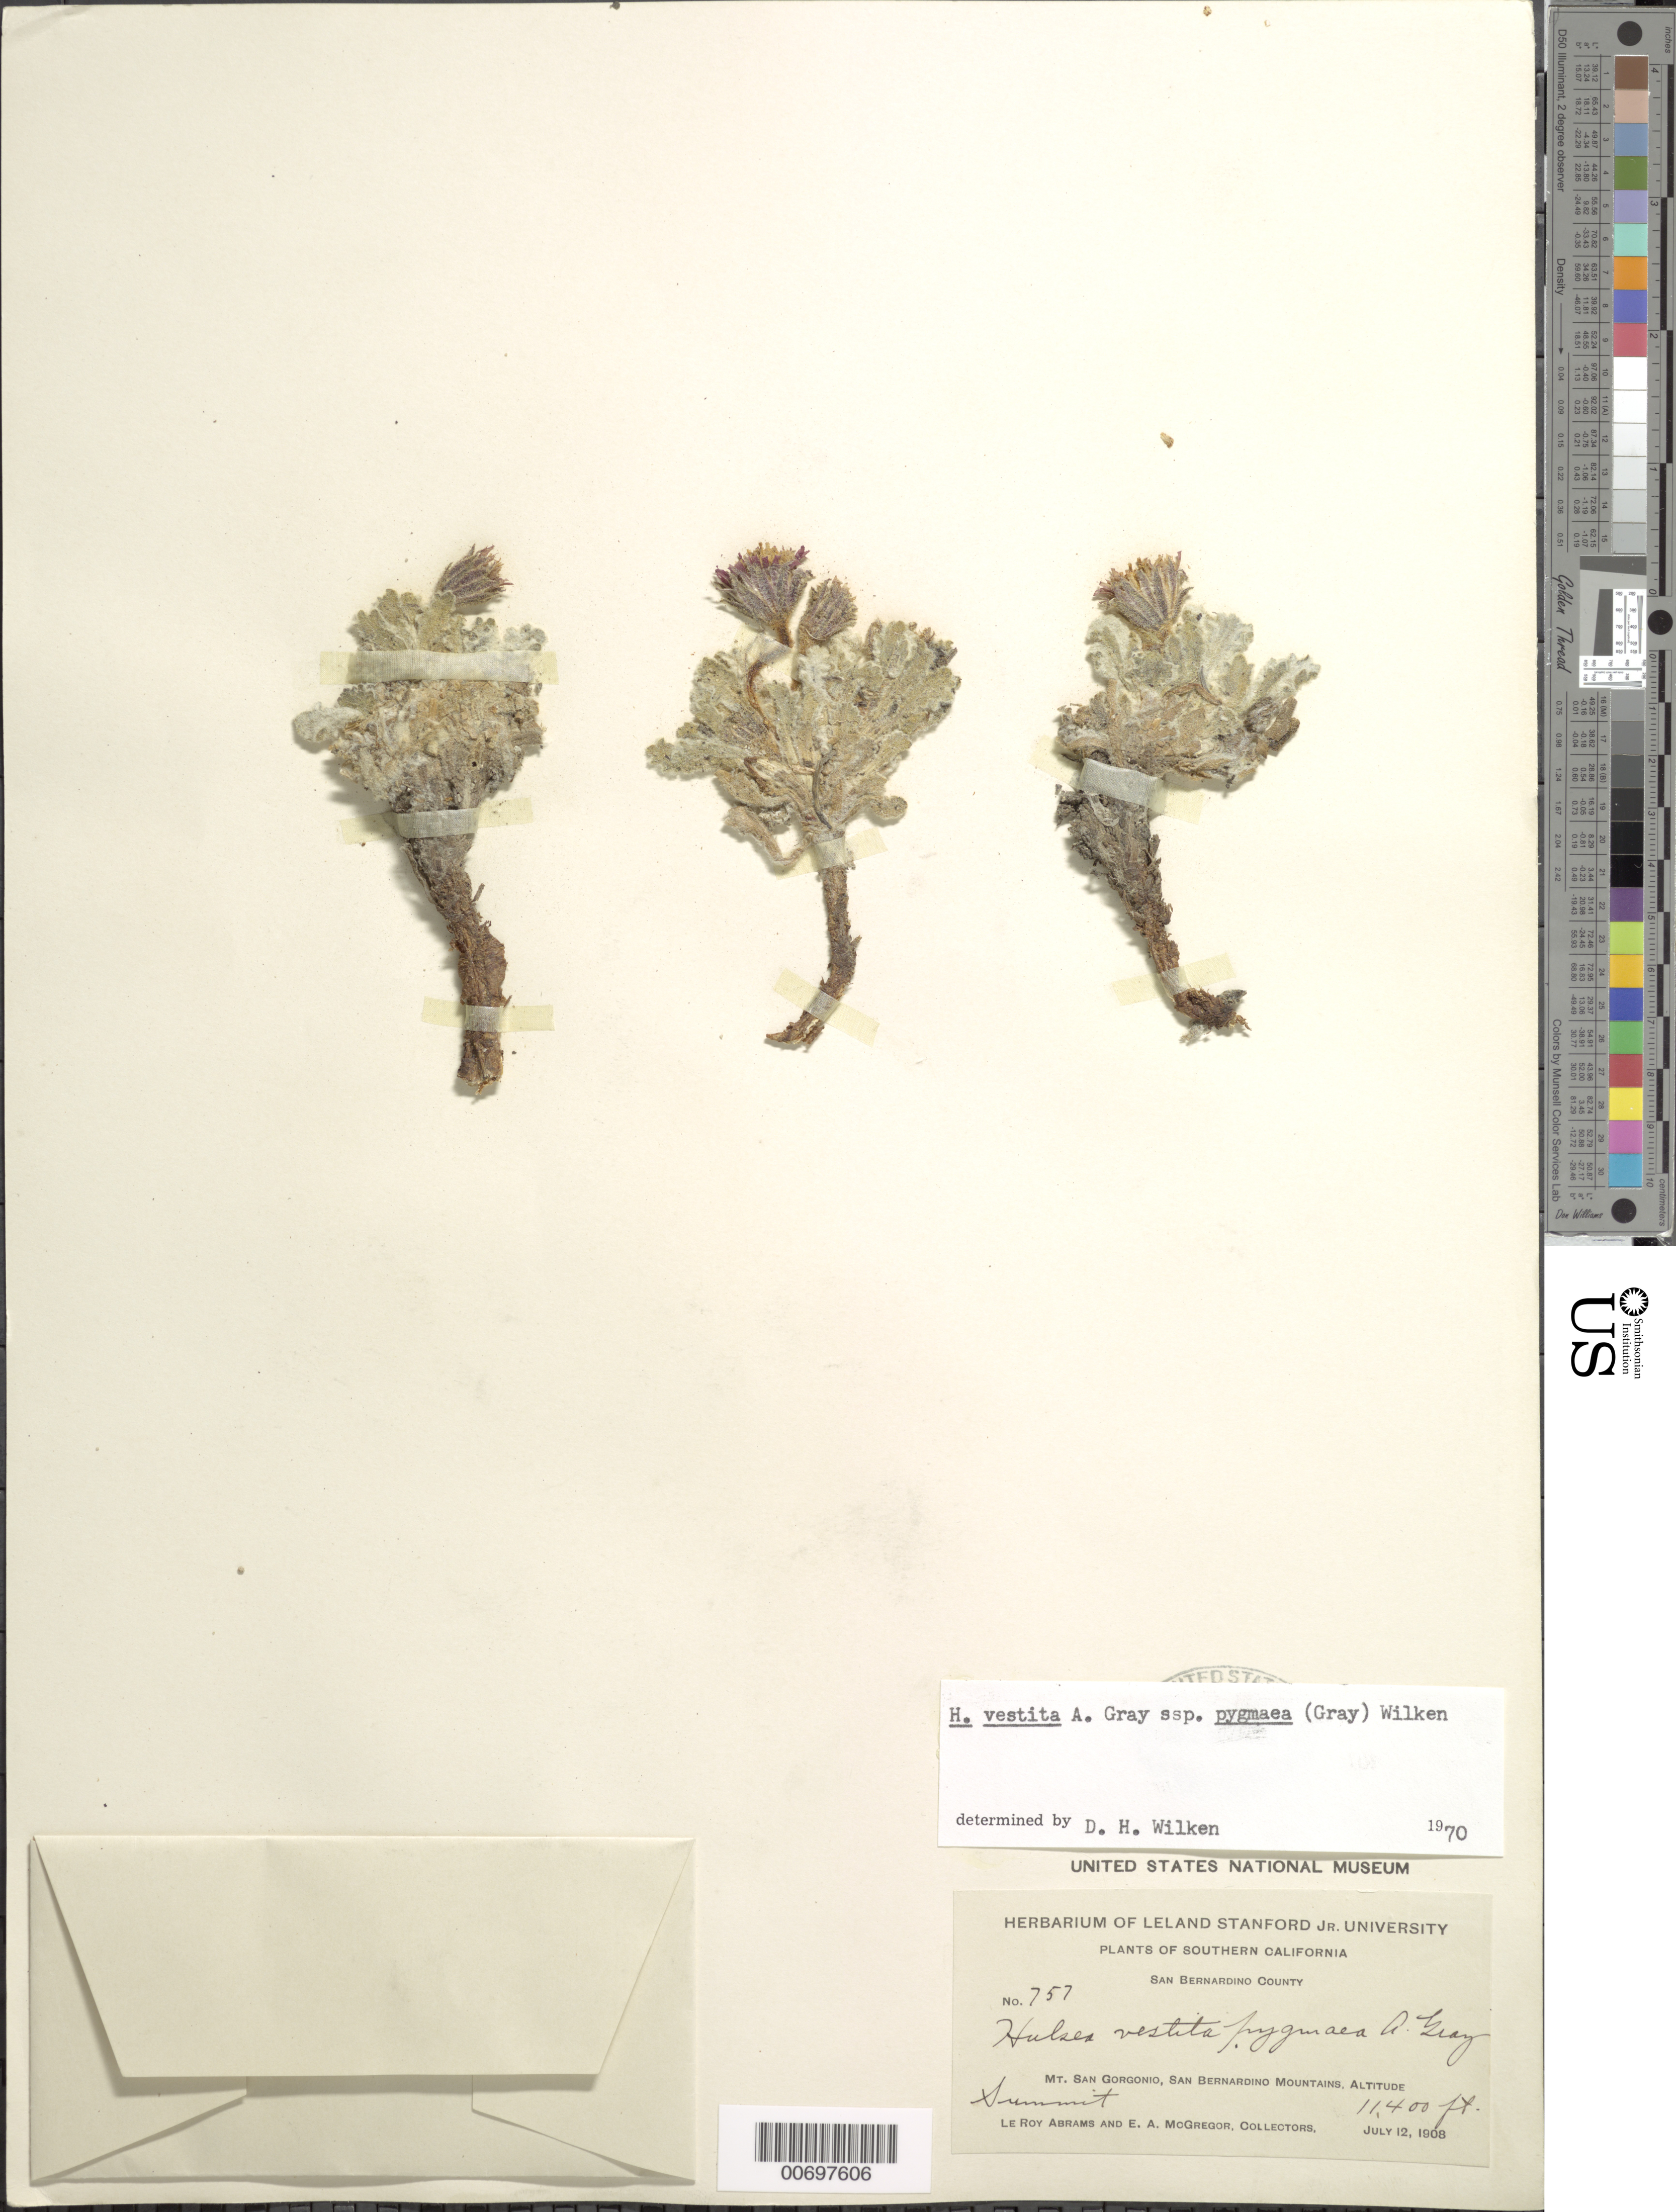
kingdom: Plantae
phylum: Tracheophyta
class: Magnoliopsida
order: Asterales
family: Asteraceae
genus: Hulsea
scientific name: Hulsea vestita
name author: A. Gray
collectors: L. Abrams & E. A. McGregor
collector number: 757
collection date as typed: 12 Jul 1908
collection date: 1908-07-12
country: United States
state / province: California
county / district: San Bernardino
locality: Summit of Mt. San Gorgonio, San Bernardino Mts.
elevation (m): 3475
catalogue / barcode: US 613424